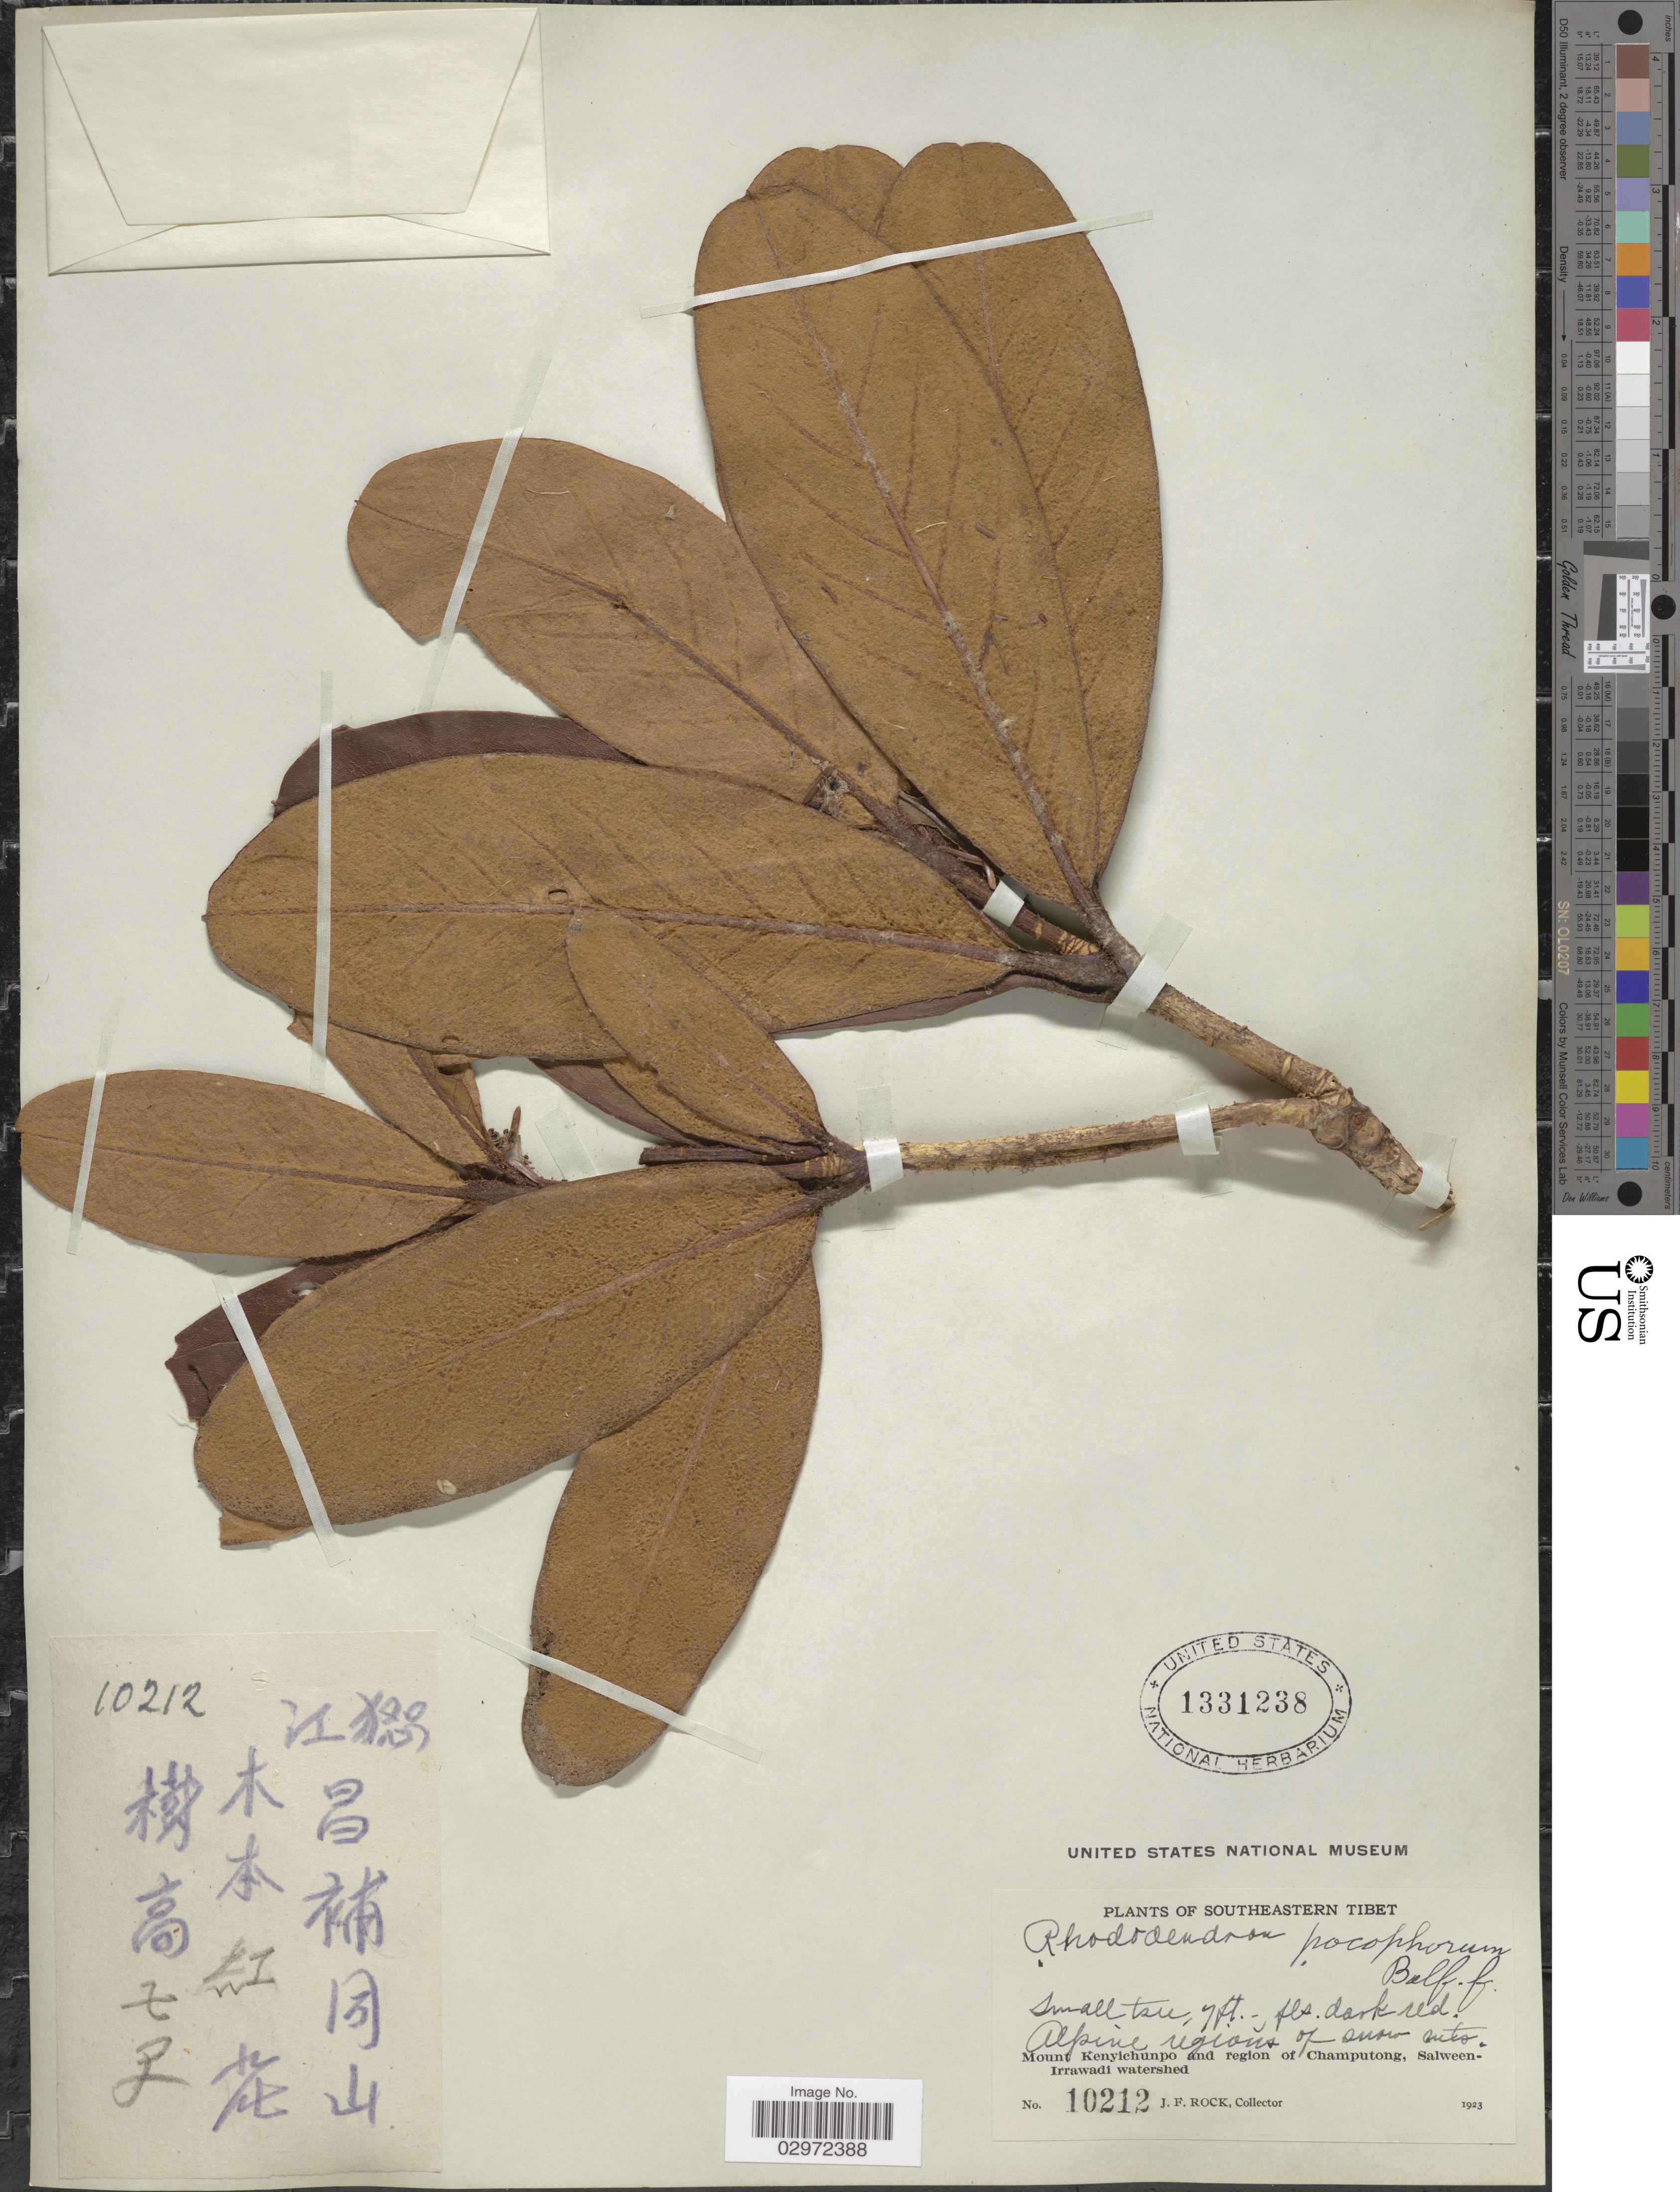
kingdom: Plantae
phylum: Tracheophyta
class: Magnoliopsida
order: Ericales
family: Ericaceae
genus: Rhododendron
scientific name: Rhododendron pocophorum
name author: Balf. f. ex Tagg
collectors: J. Rock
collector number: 10212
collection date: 1923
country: China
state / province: Xizang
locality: Alpine regions of snow mts., Southeastern Tibet, Mount Kenyichunpo and region of Champutong, Salween-Irrawadi watershed.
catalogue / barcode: US 1331238